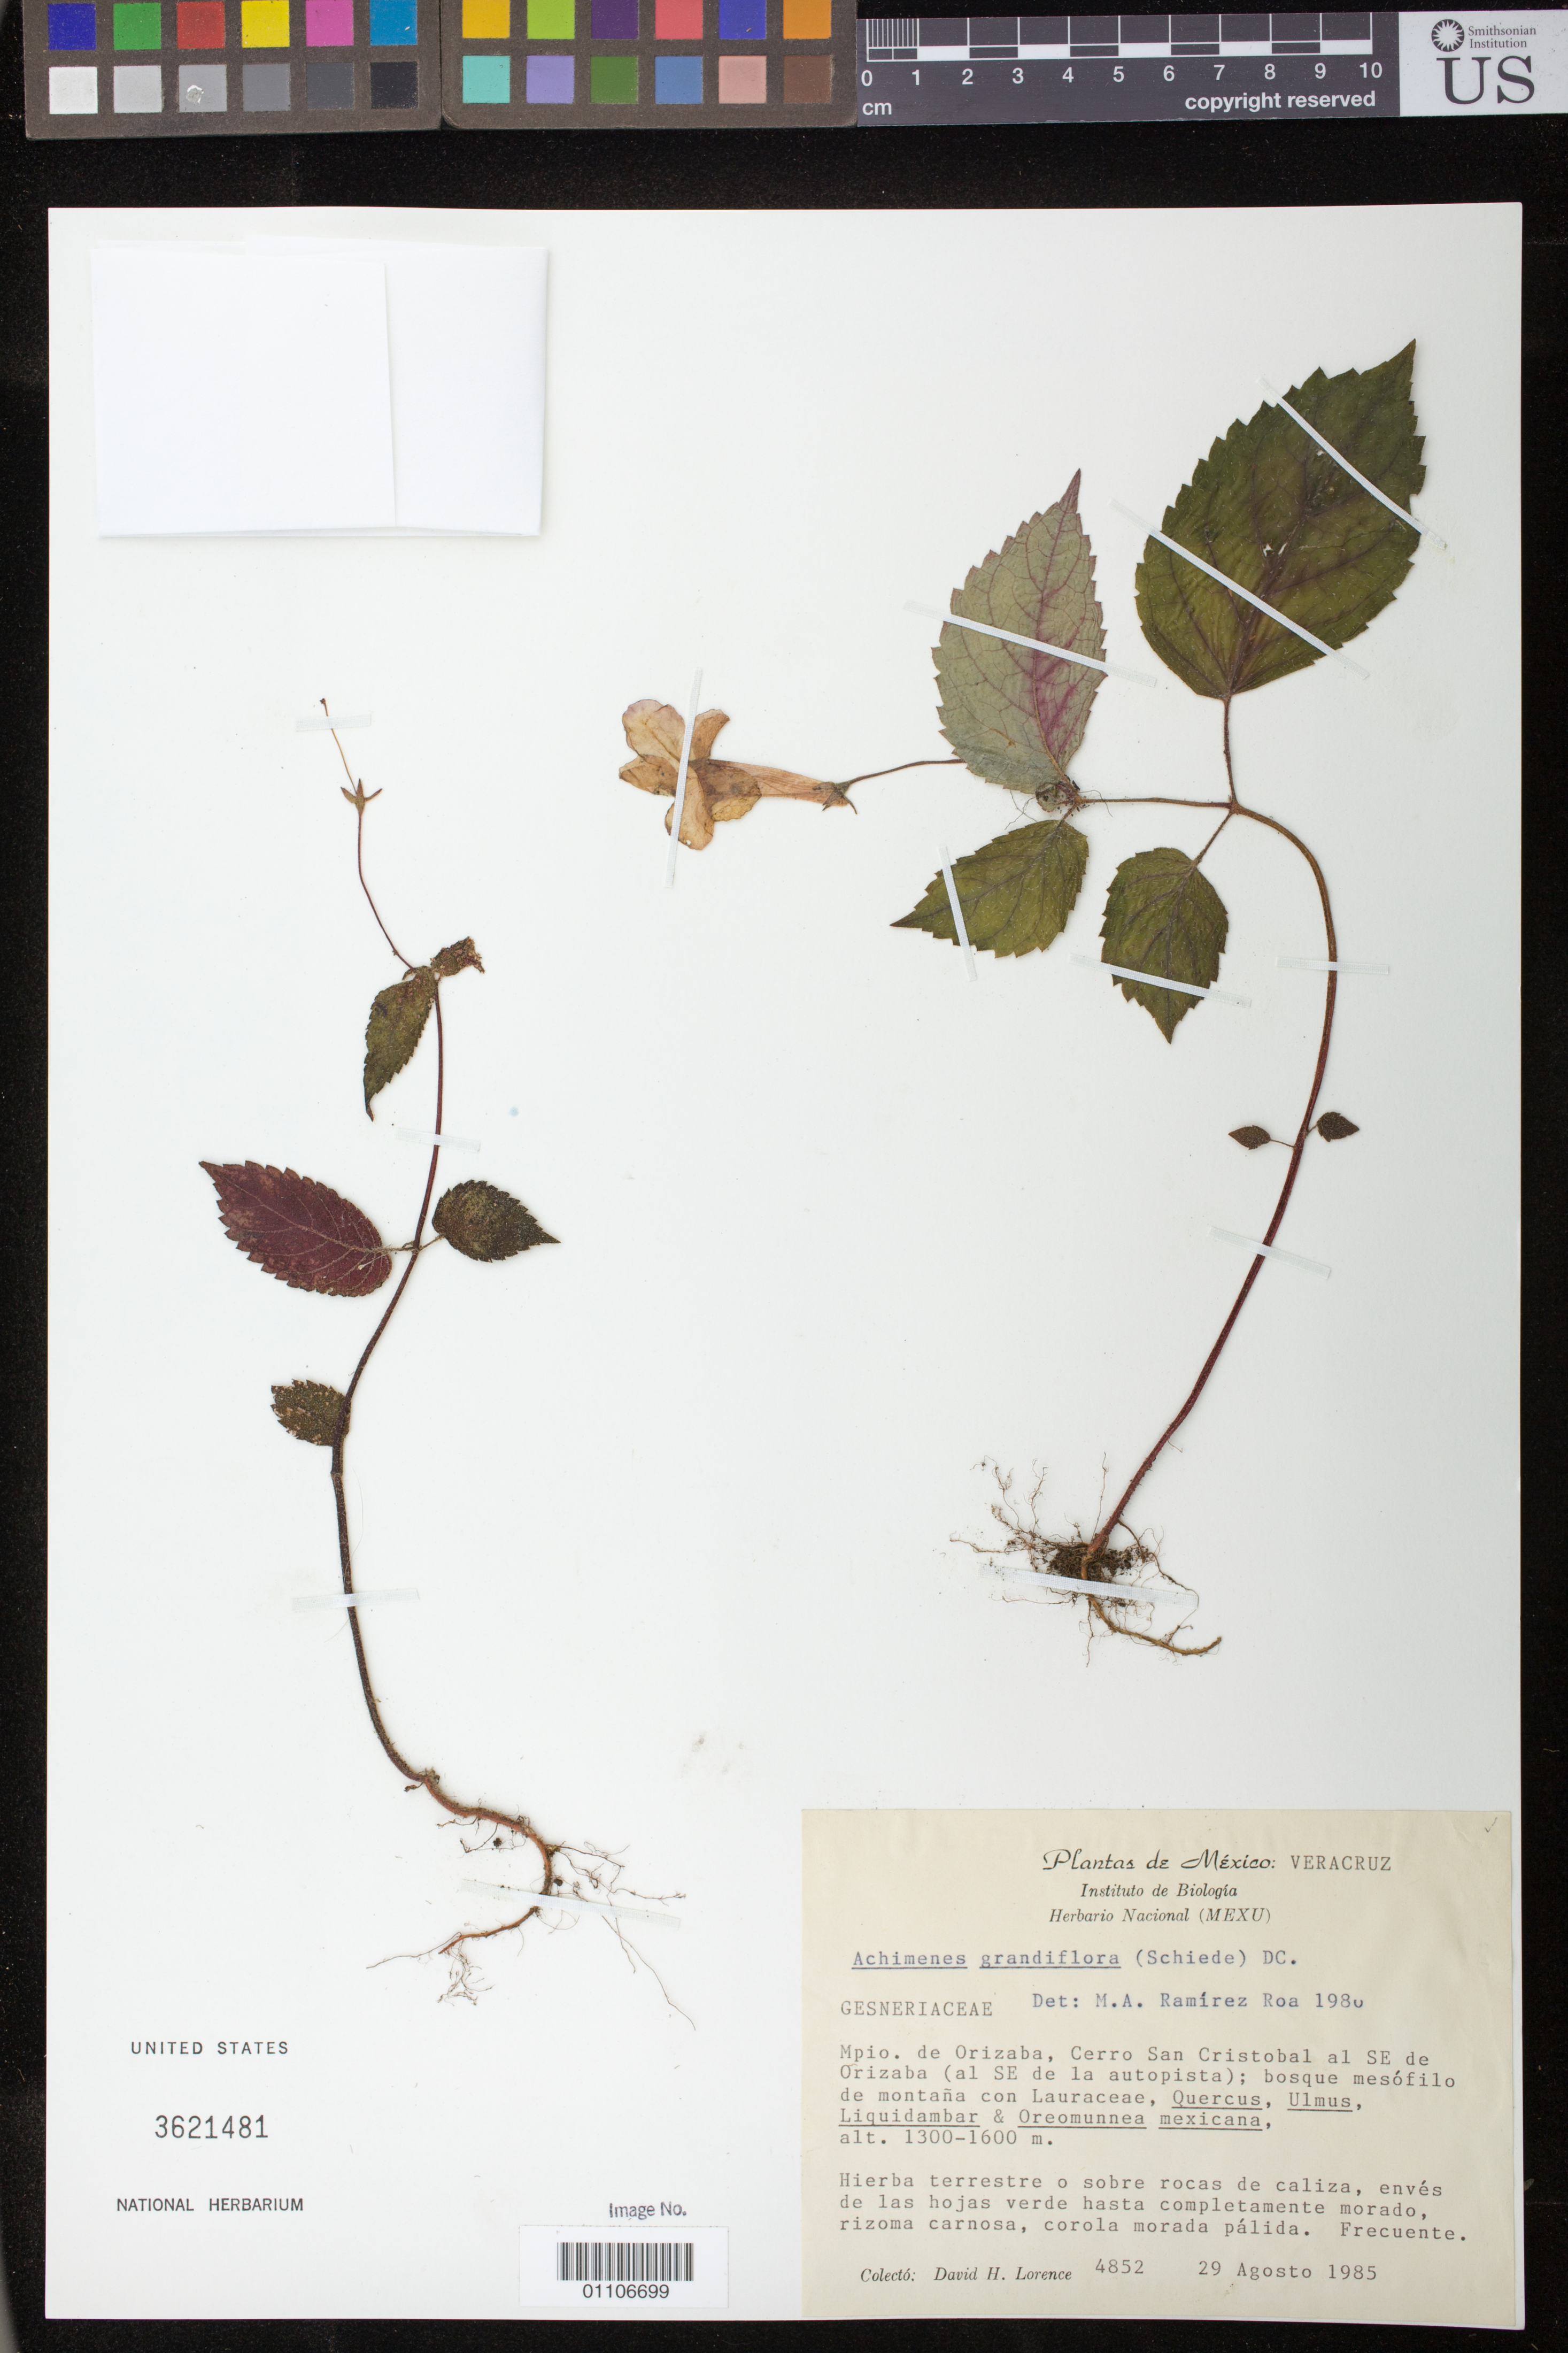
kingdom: Plantae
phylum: Tracheophyta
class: Magnoliopsida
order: Lamiales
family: Gesneriaceae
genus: Achimenes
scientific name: Achimenes grandiflora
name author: (Schiede) DC.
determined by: Ramirez Roa, M. A.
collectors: D. Lorence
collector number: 4852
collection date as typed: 29 Aug 1985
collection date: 1985-08-29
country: Mexico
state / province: Veracruz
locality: Mpio. De Orizaba, Cerro San Cristobal al SE de Orizaba (al SE de la Autopista); bosque mesofilio de montana con Lauraceae. Quercus, Ulmus, Liquidambar & Oeromunnea mexicana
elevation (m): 1300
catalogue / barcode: US 3621481